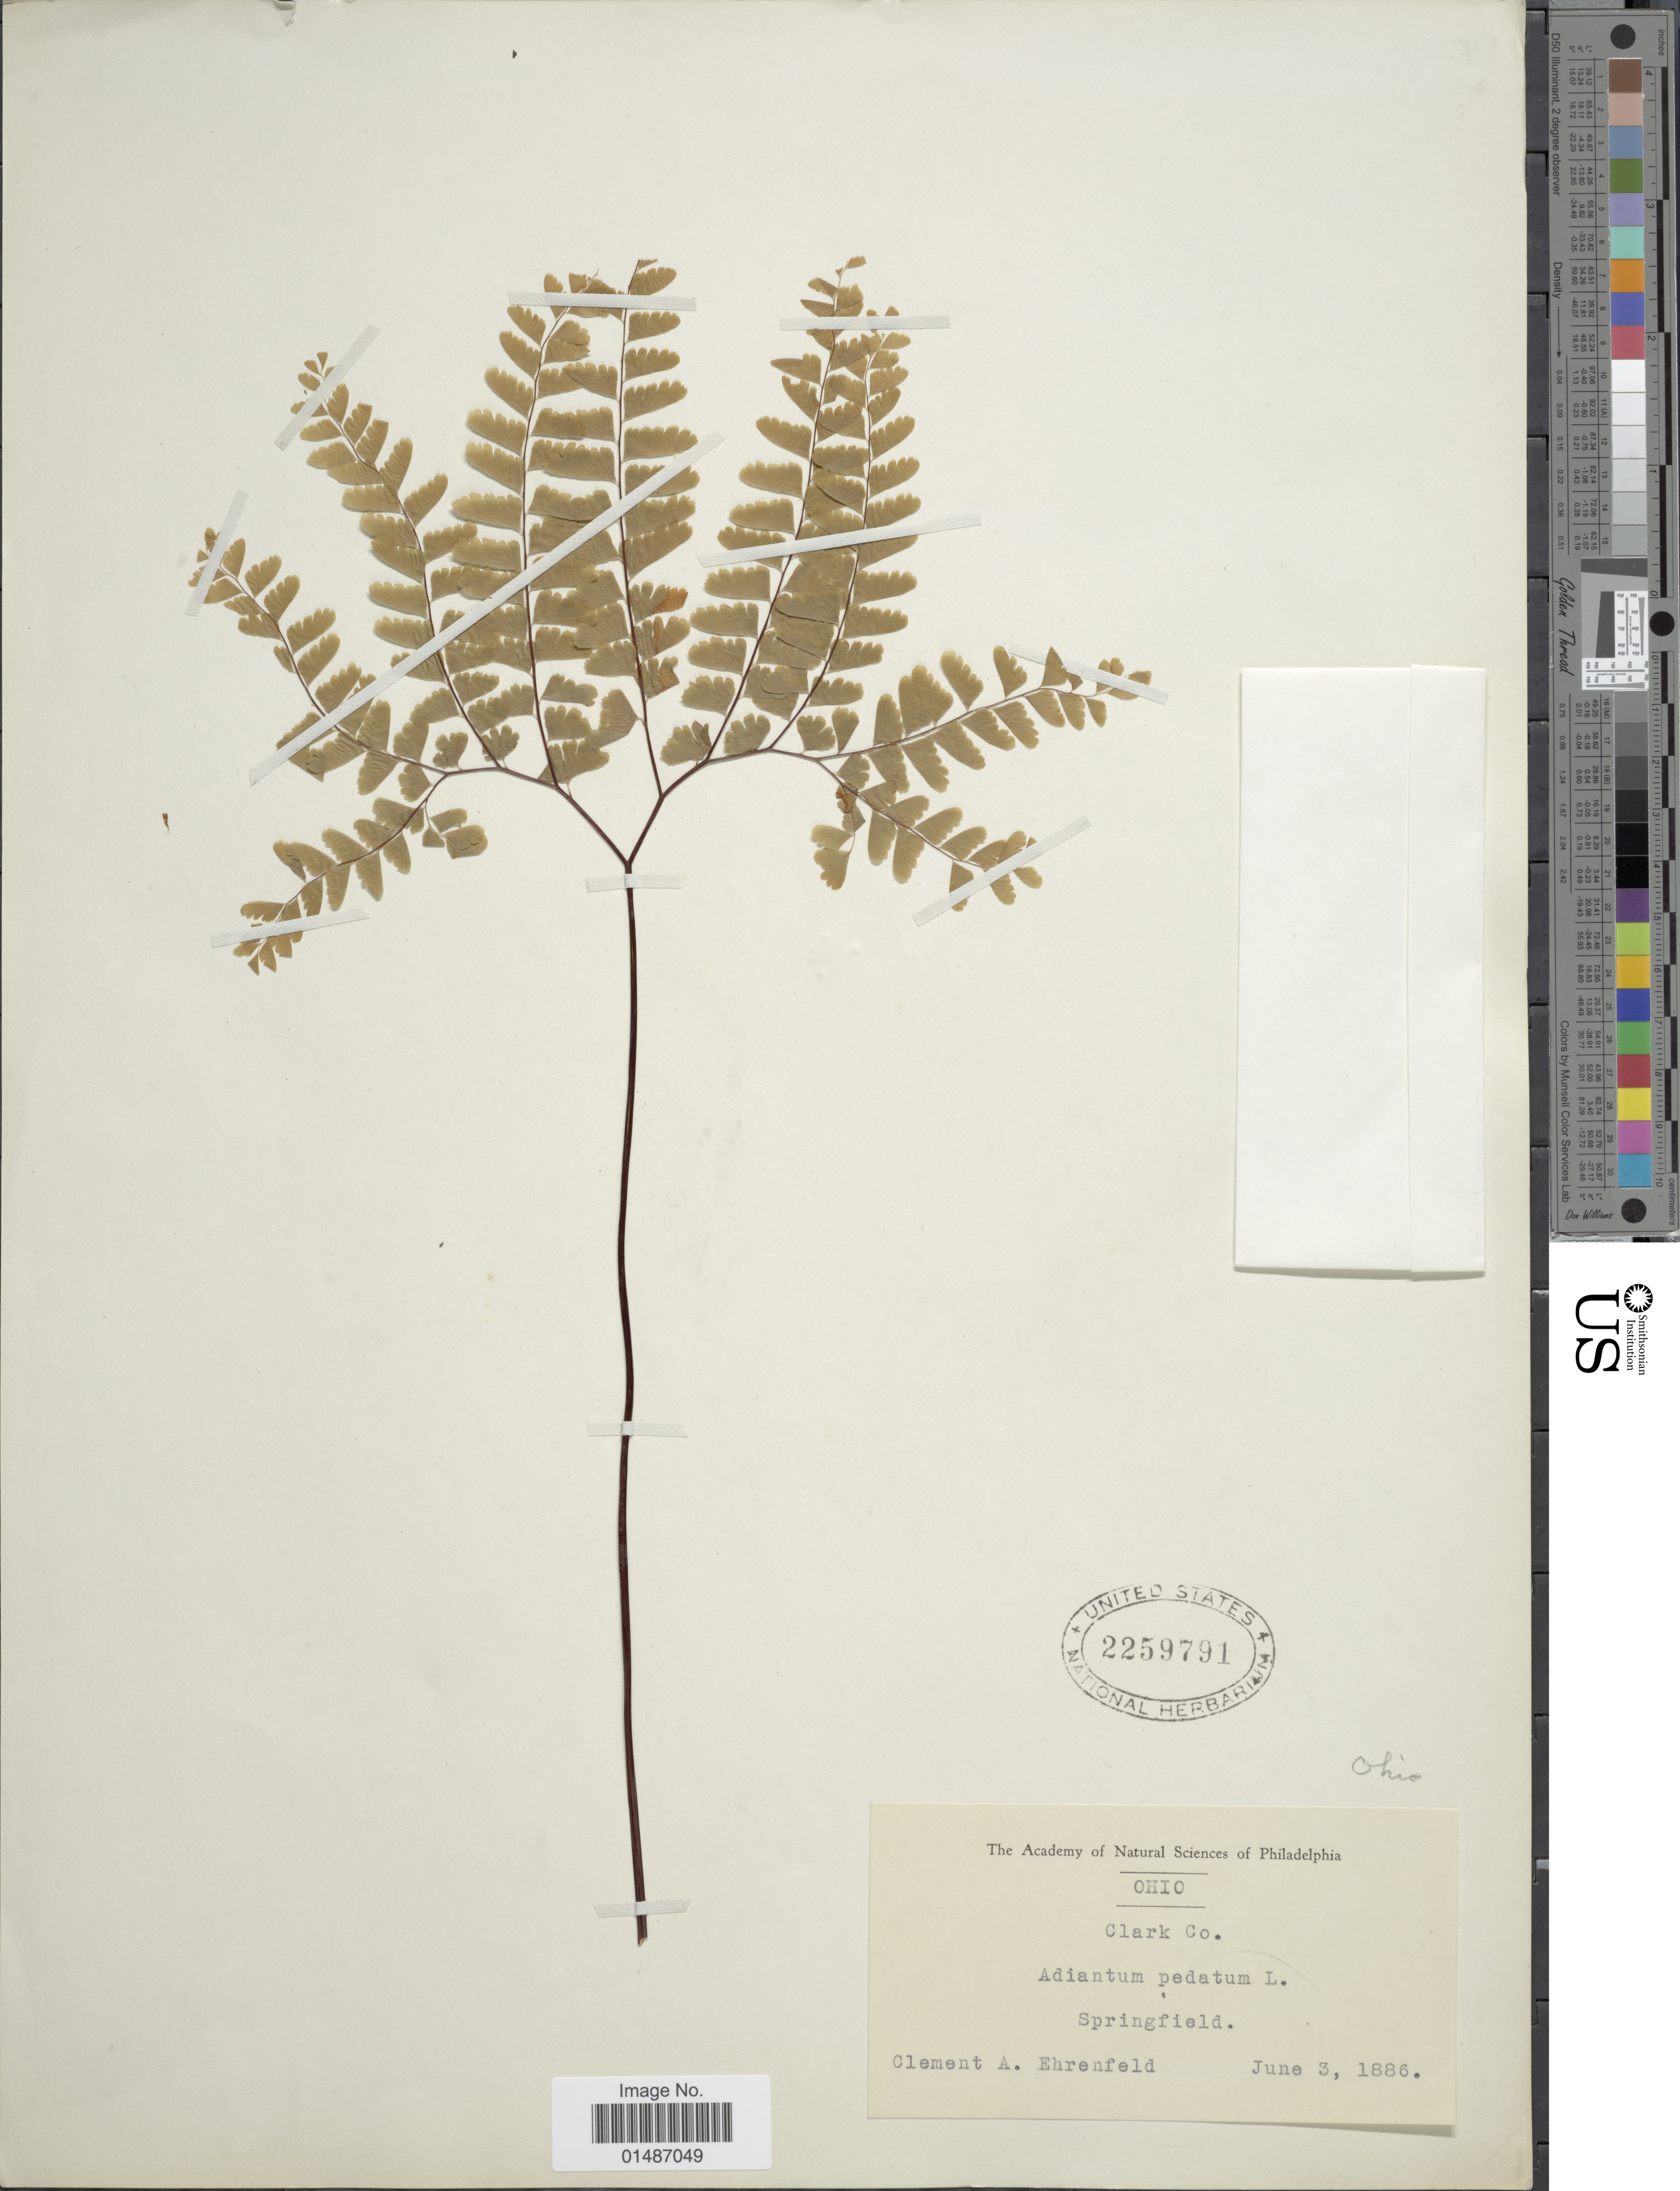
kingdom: Plantae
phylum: Tracheophyta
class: Polypodiopsida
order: Polypodiales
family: Pteridaceae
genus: Adiantum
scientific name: Adiantum pedatum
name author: L.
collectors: C. Ehrenfeld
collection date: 1886-06-03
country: United States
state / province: Ohio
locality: Clark Co. Springfield.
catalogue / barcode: US 2259791